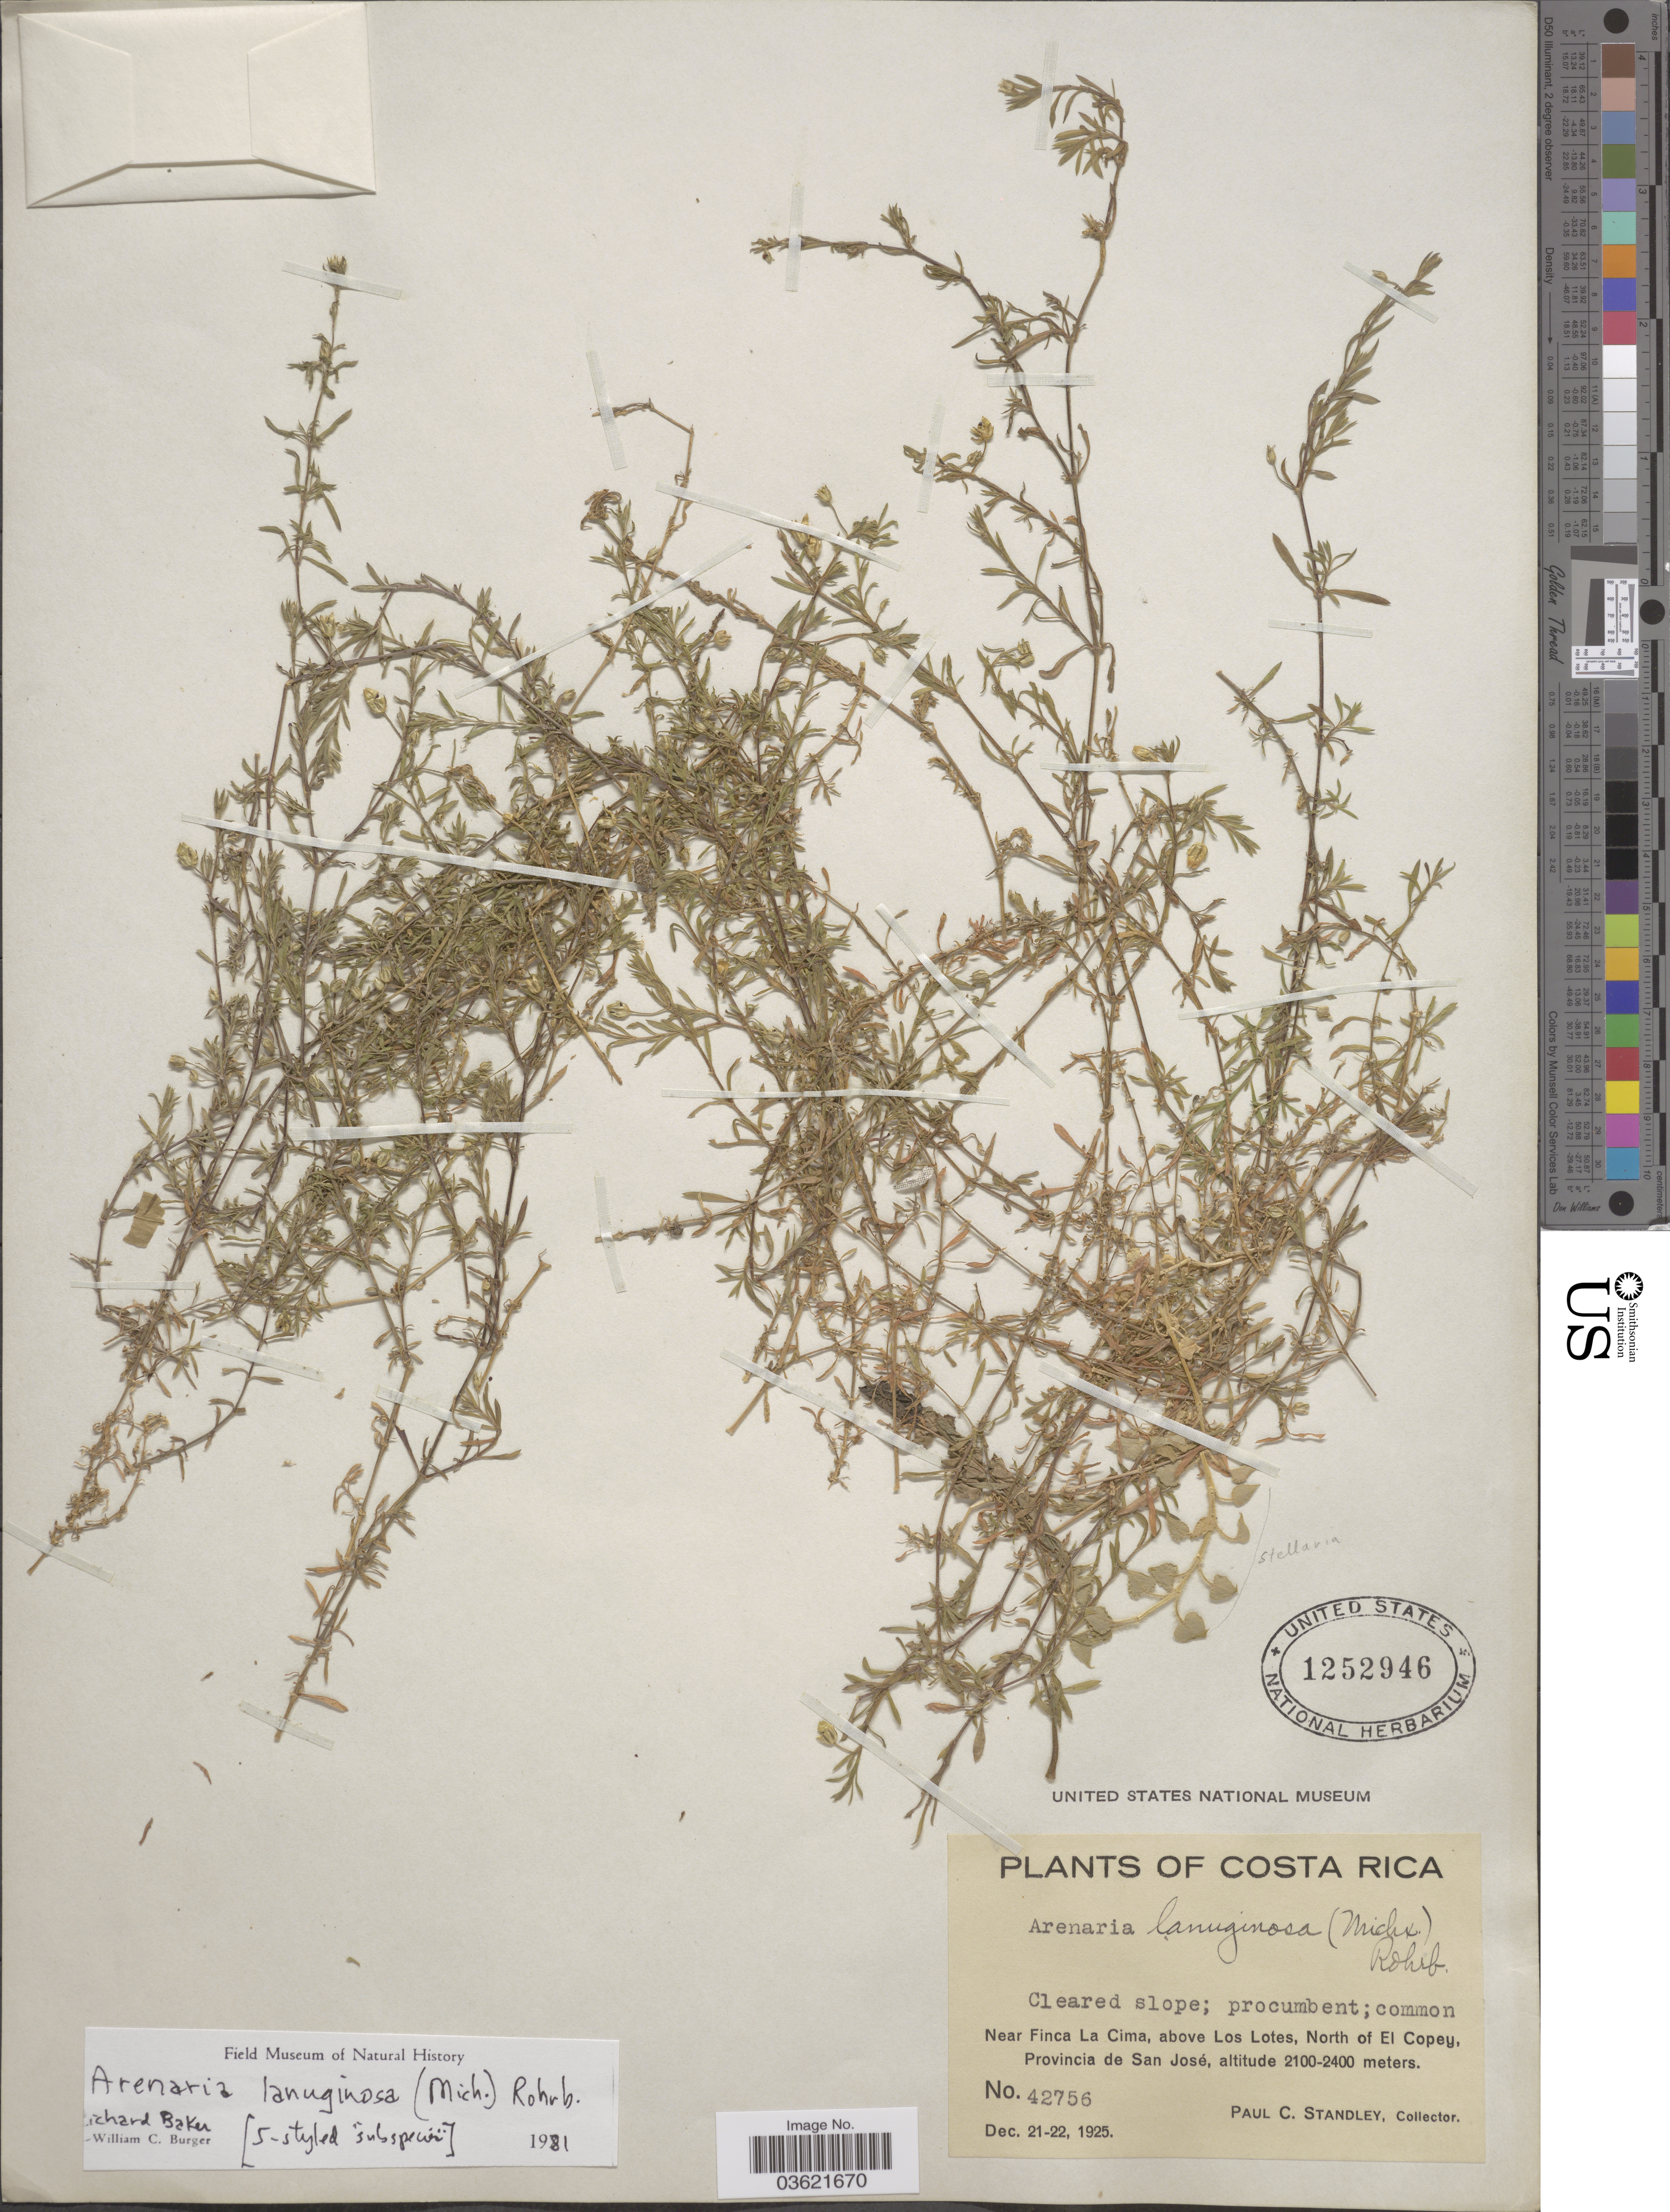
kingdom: Plantae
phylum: Tracheophyta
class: Magnoliopsida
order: Caryophyllales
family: Caryophyllaceae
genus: Arenaria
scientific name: Arenaria lanuginosa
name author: (Michx.) Rohrb.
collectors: P. C. Standley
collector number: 42756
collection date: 1925-12-21/1925-12-22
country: Costa Rica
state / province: San José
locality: Near Finca La Cima, above Los Lotes, North of El Copey.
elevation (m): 2100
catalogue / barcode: US 1252946